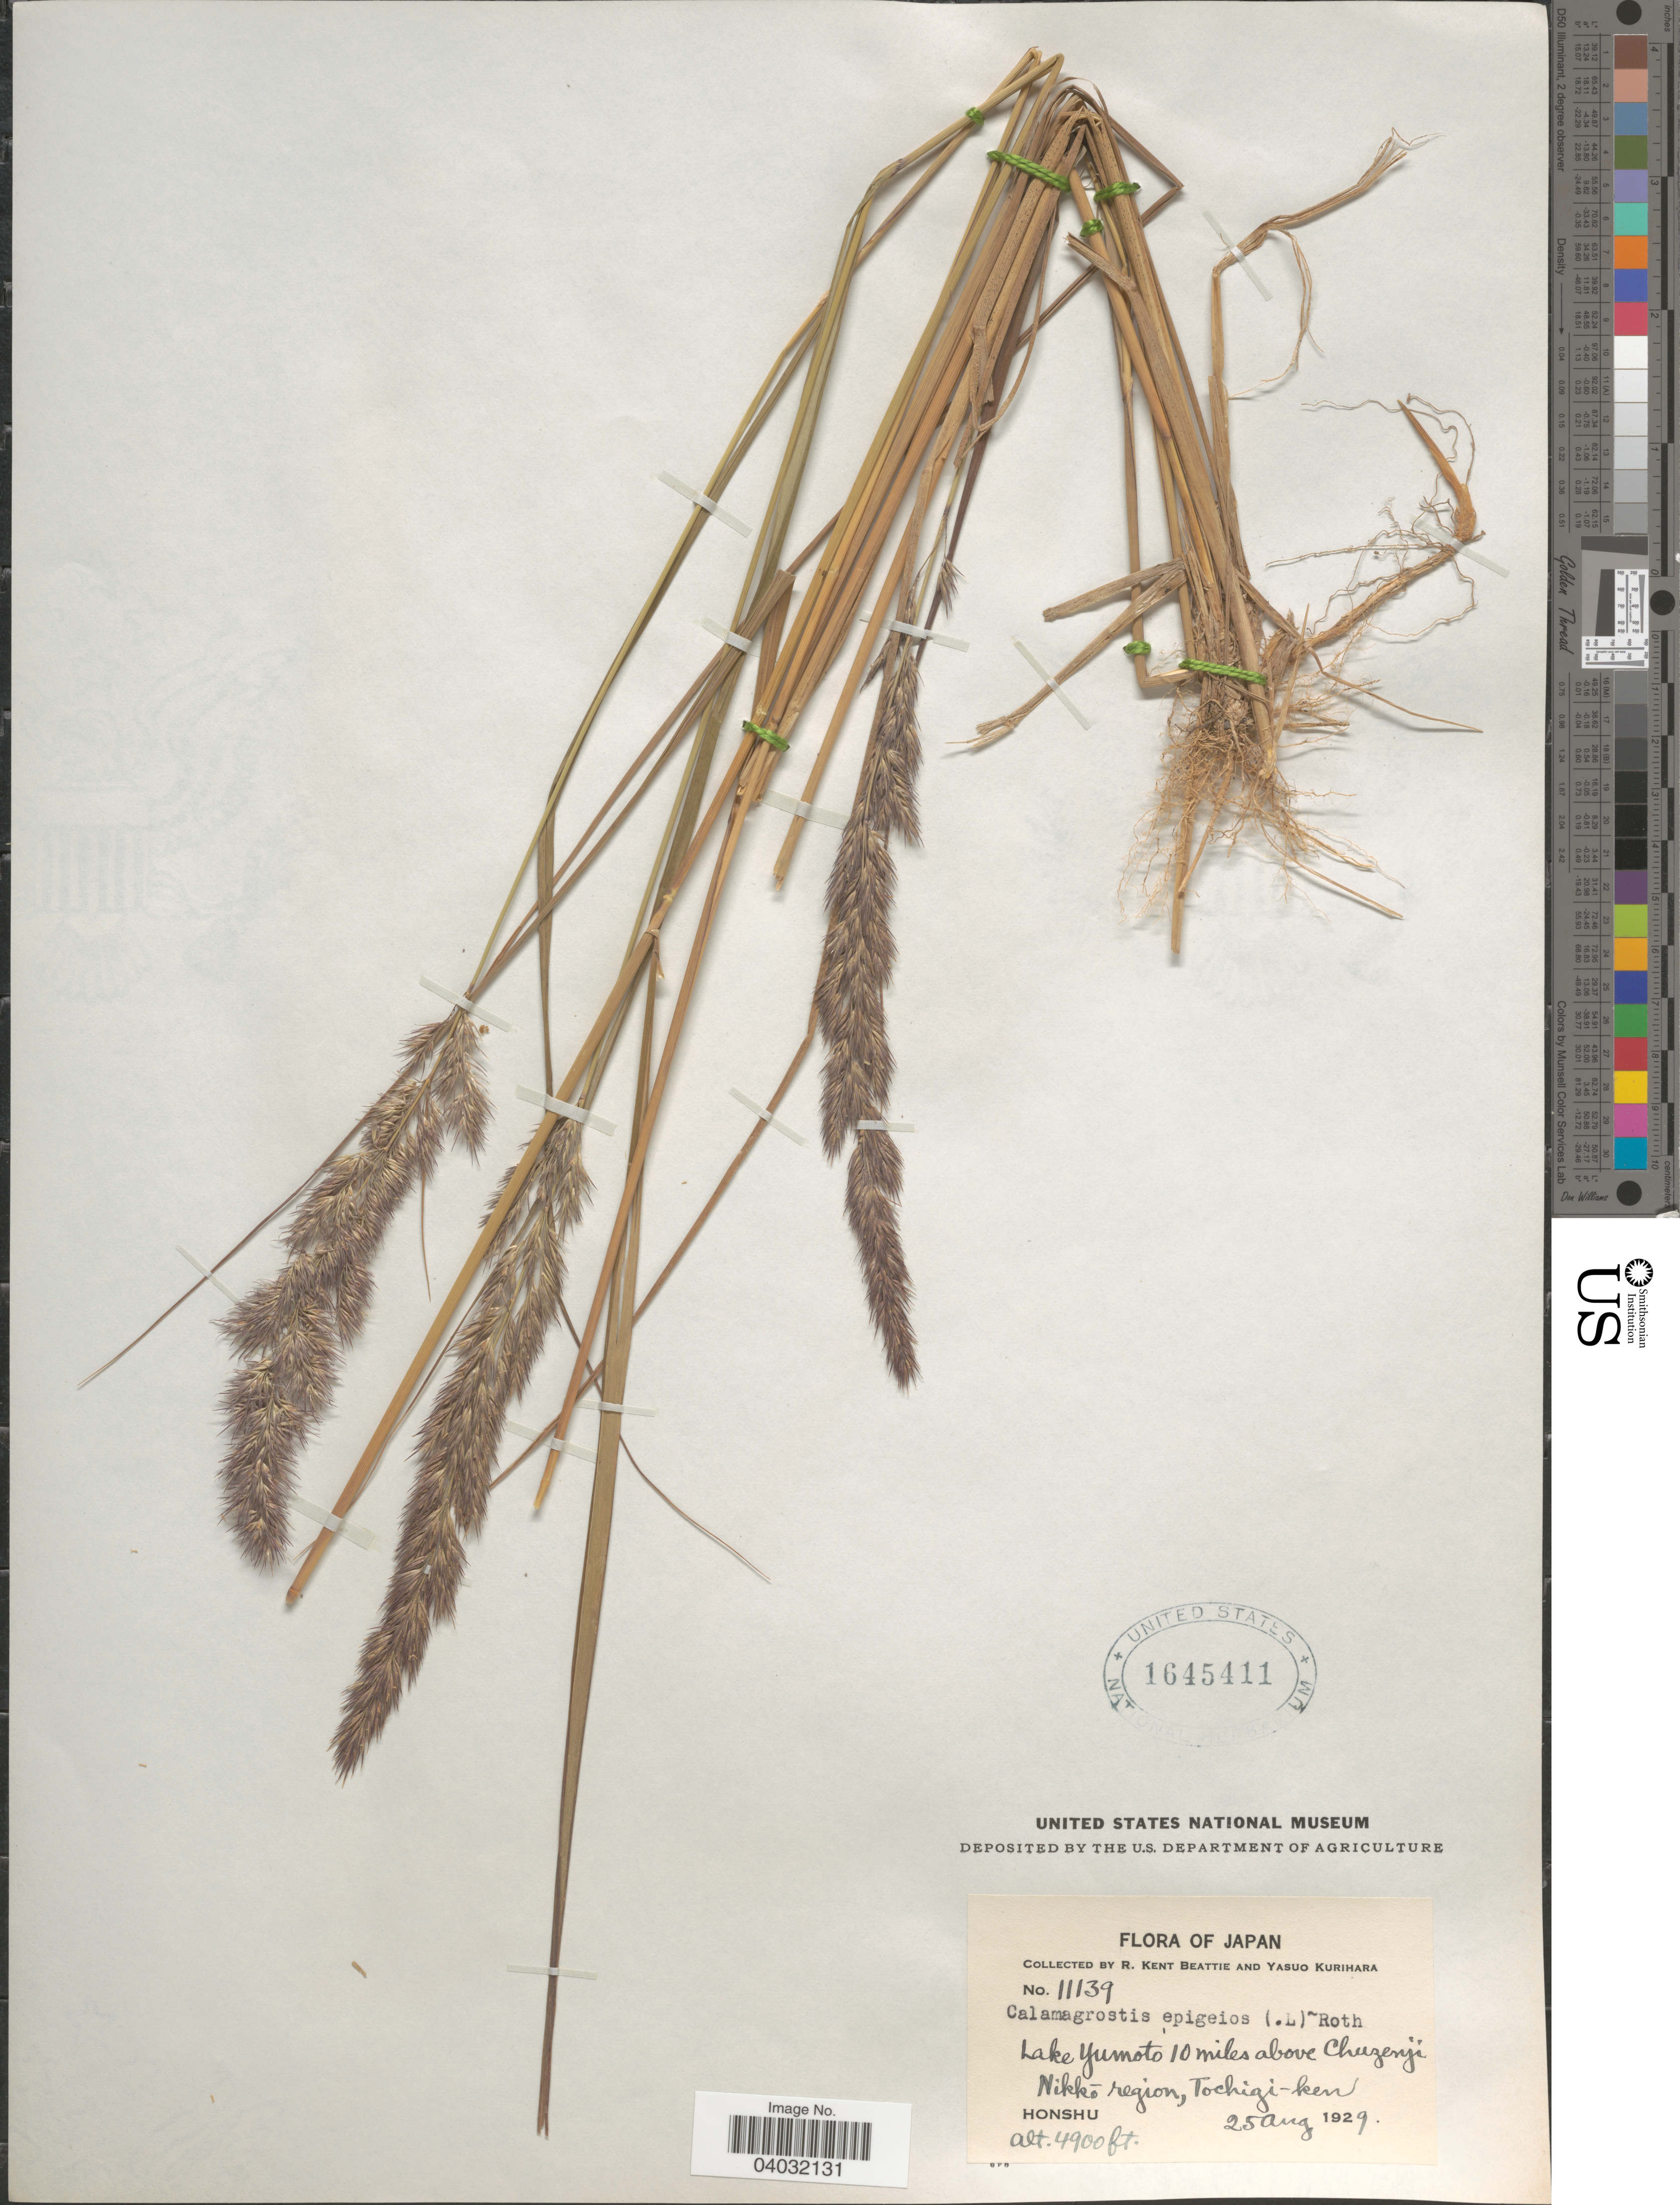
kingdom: Plantae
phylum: Tracheophyta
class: Liliopsida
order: Poales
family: Poaceae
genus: Calamagrostis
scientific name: Calamagrostis epigeios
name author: (L.) Roth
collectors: R. K. Beattie & Y. Kurihara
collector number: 11139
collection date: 1929-08-25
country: Japan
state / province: Totigi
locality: Lake Yumoto, 10 miles above Chuzenji Nikkō region, Tochigi-ken. Honshu.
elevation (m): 1494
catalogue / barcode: US 1645411